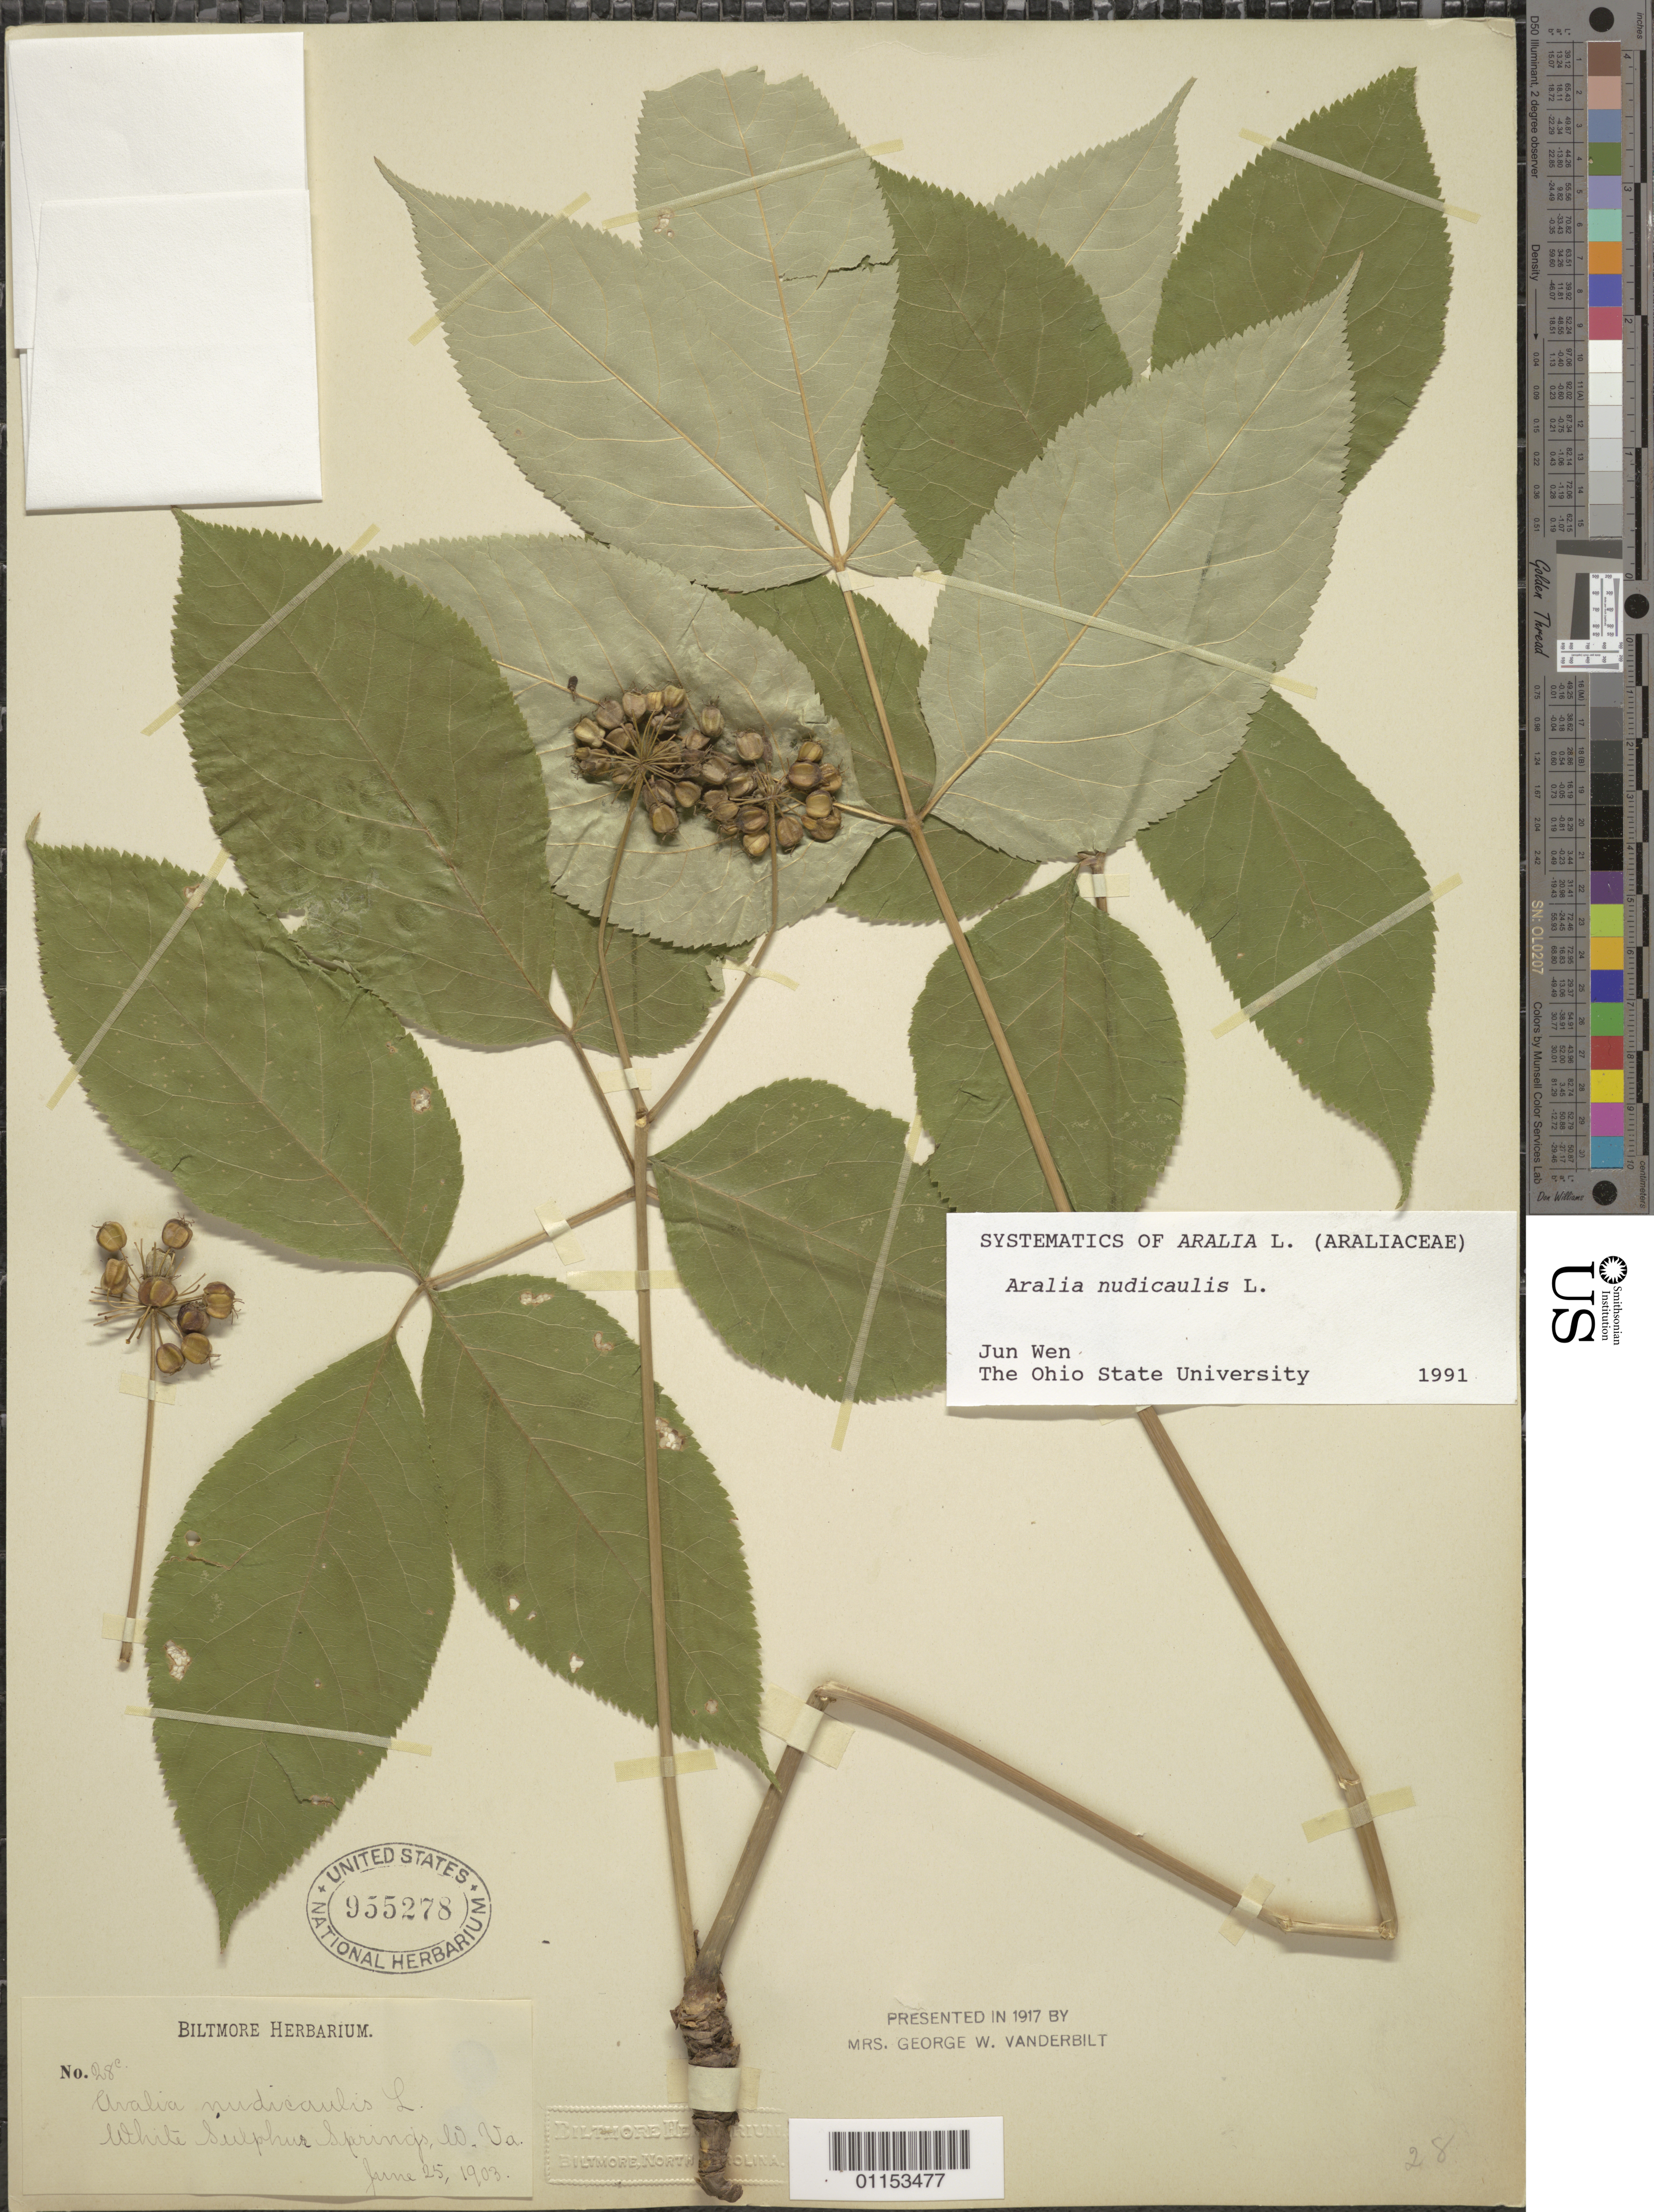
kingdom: Plantae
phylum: Tracheophyta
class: Magnoliopsida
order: Apiales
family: Araliaceae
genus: Aralia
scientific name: Aralia nudicaulis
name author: L.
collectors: ex herb. Biltmore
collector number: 28 c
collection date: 1903-06-25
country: United States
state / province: West Virginia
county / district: Greenbrier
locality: White Sulphur Springs.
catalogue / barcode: US 955278